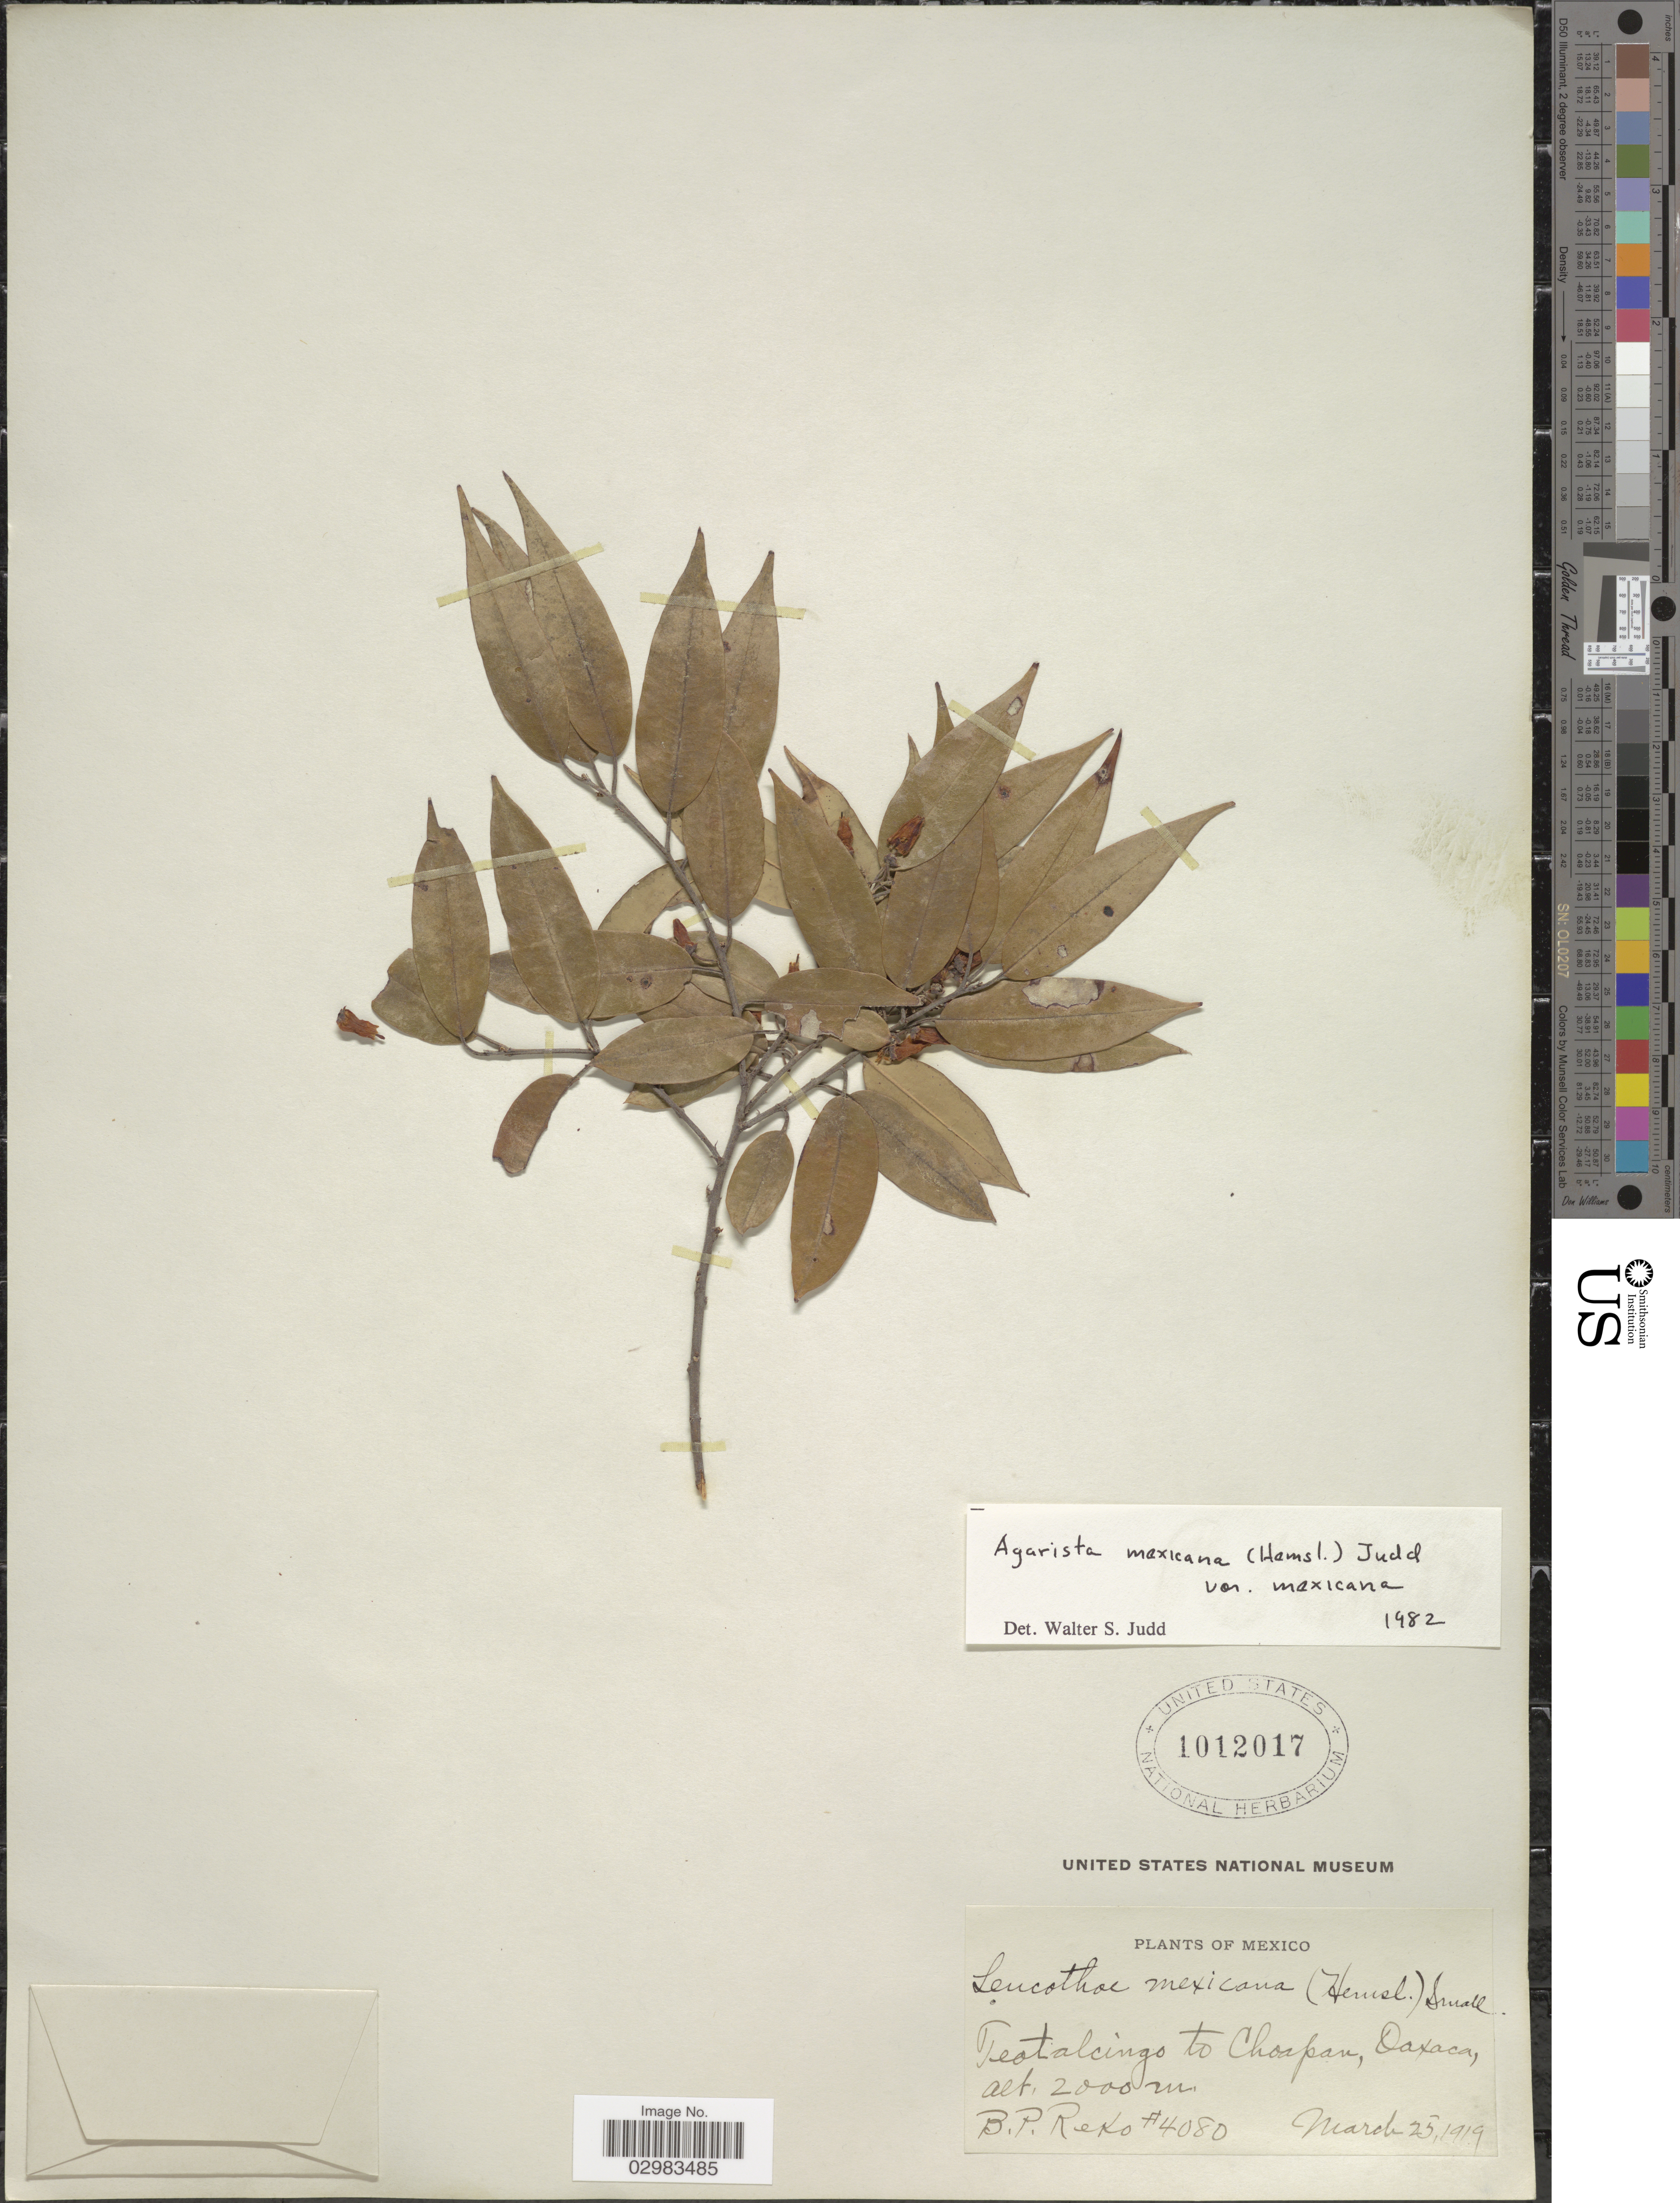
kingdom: Plantae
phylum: Tracheophyta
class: Magnoliopsida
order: Ericales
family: Ericaceae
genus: Leucothoe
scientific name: Leucothoë mexicana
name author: (Hemsl.) Small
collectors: B. P. Reko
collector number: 4080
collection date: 1919-03-25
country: Mexico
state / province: Oaxaca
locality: Teotalcingo to Choapan.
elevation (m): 2000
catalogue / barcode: US 1012017